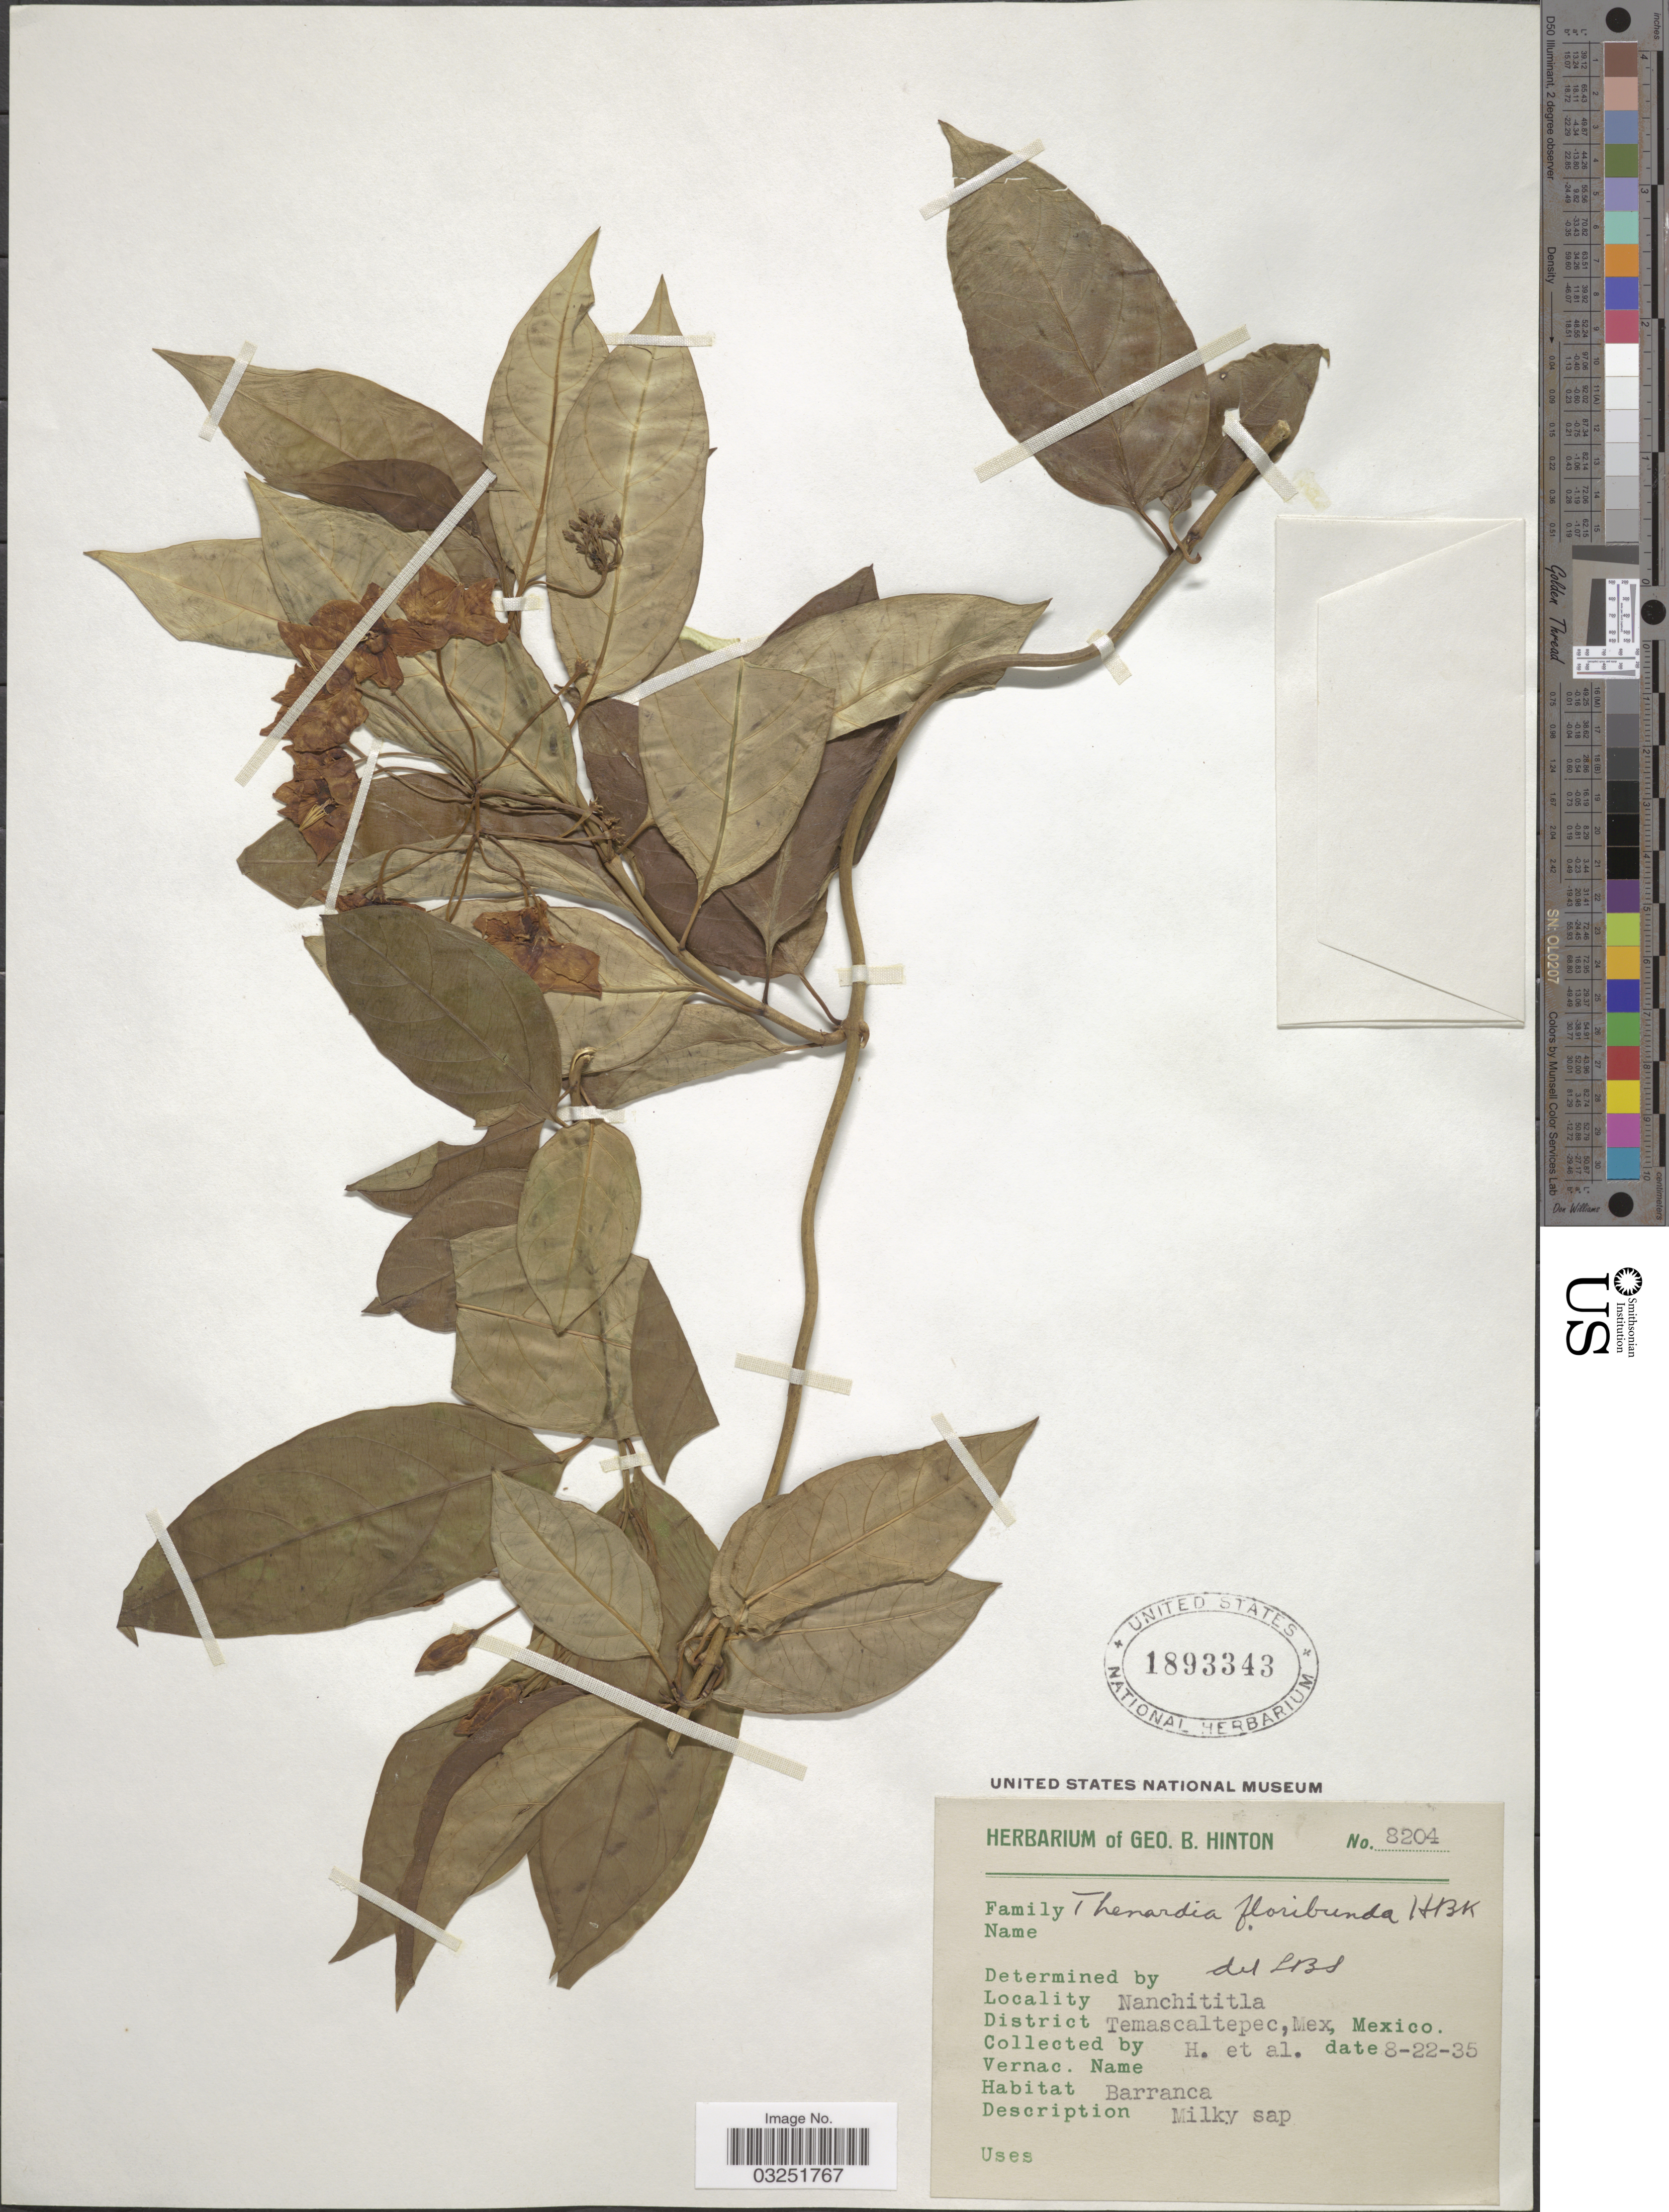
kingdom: Plantae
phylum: Tracheophyta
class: Magnoliopsida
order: Gentianales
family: Apocynaceae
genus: Thenardia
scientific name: Thenardia floribunda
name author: Kunth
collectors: G. B. Hinton & et al.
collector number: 8204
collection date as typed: Transcribed d/m/y: 22/8/35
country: Mexico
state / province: México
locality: Nanchititla, District Temascaltepec, Mex., Mexico.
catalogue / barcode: US 1893343